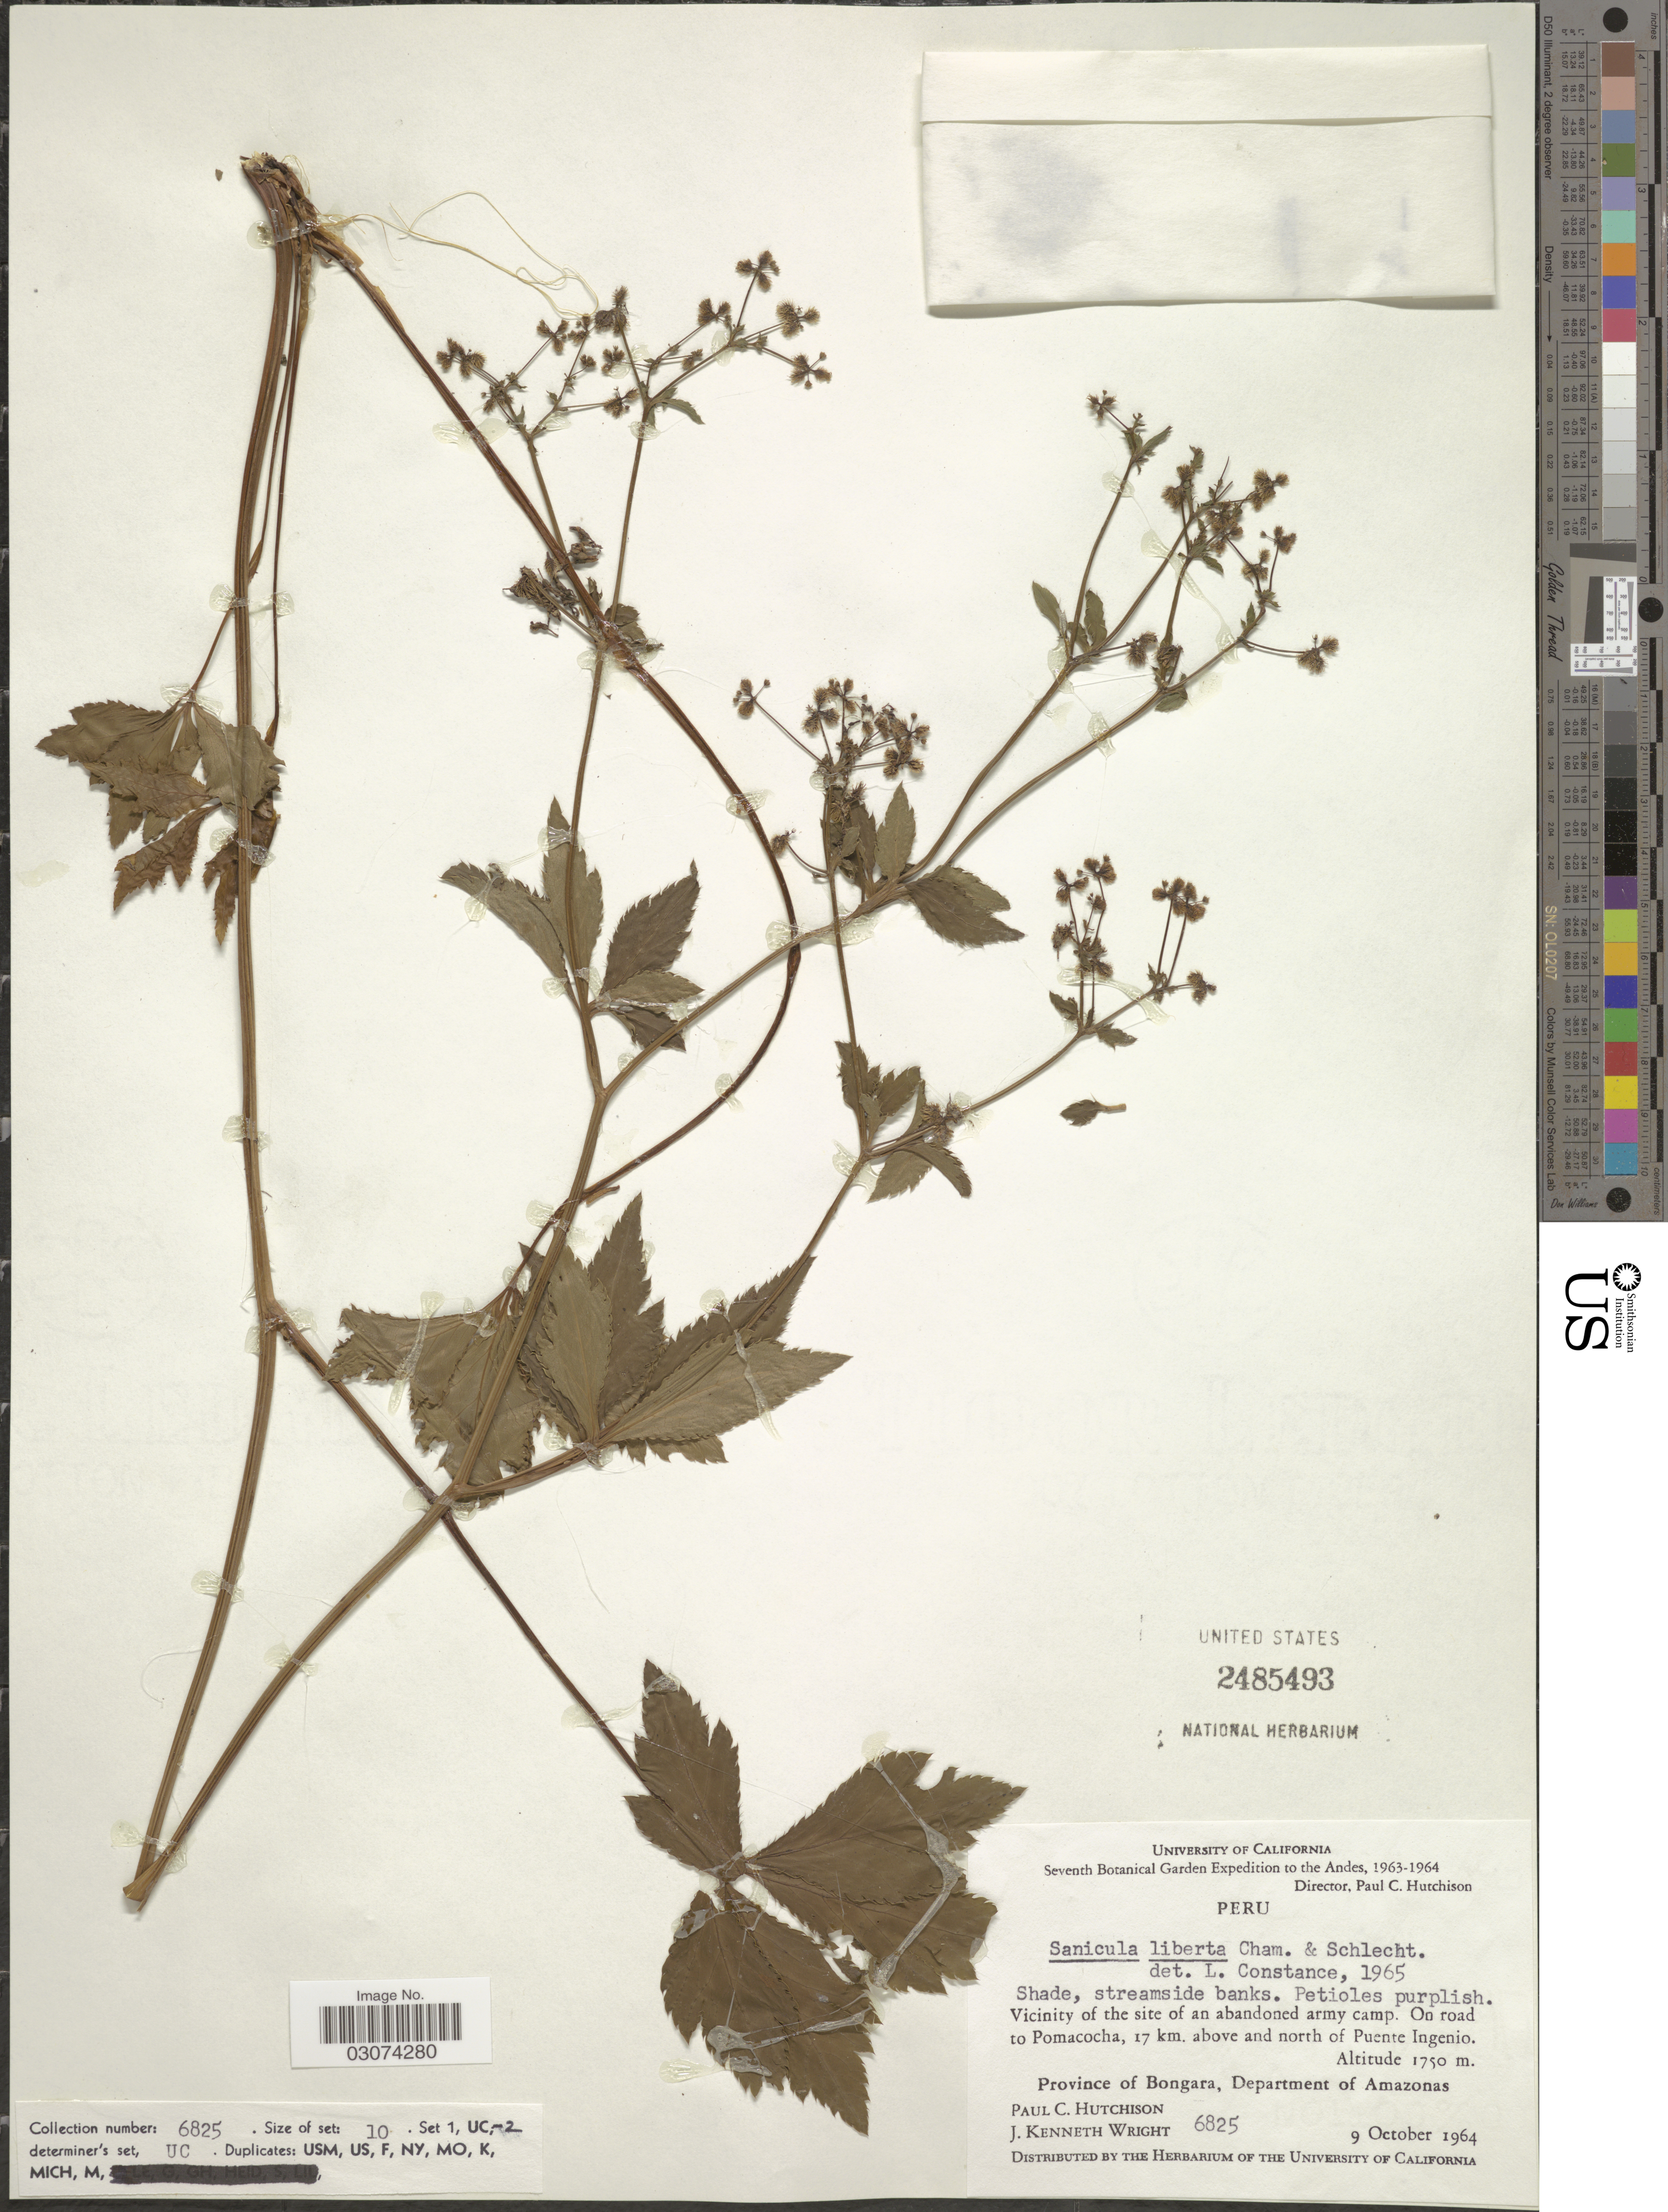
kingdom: Plantae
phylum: Tracheophyta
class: Magnoliopsida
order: Apiales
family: Apiaceae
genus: Sanicula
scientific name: Sanicula liberta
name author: Cham. & Schltdl.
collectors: P. C. Hutchison & J. K. Wright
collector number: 6825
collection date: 1964-10-09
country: Peru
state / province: Amazonas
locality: Vicinity of the site of an abandoned army camp. On road to Pomacocha, 17 km. above and north of Puente Ingenio. Province of Bongara, Department of Amazonas.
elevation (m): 1750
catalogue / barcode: US 2485493